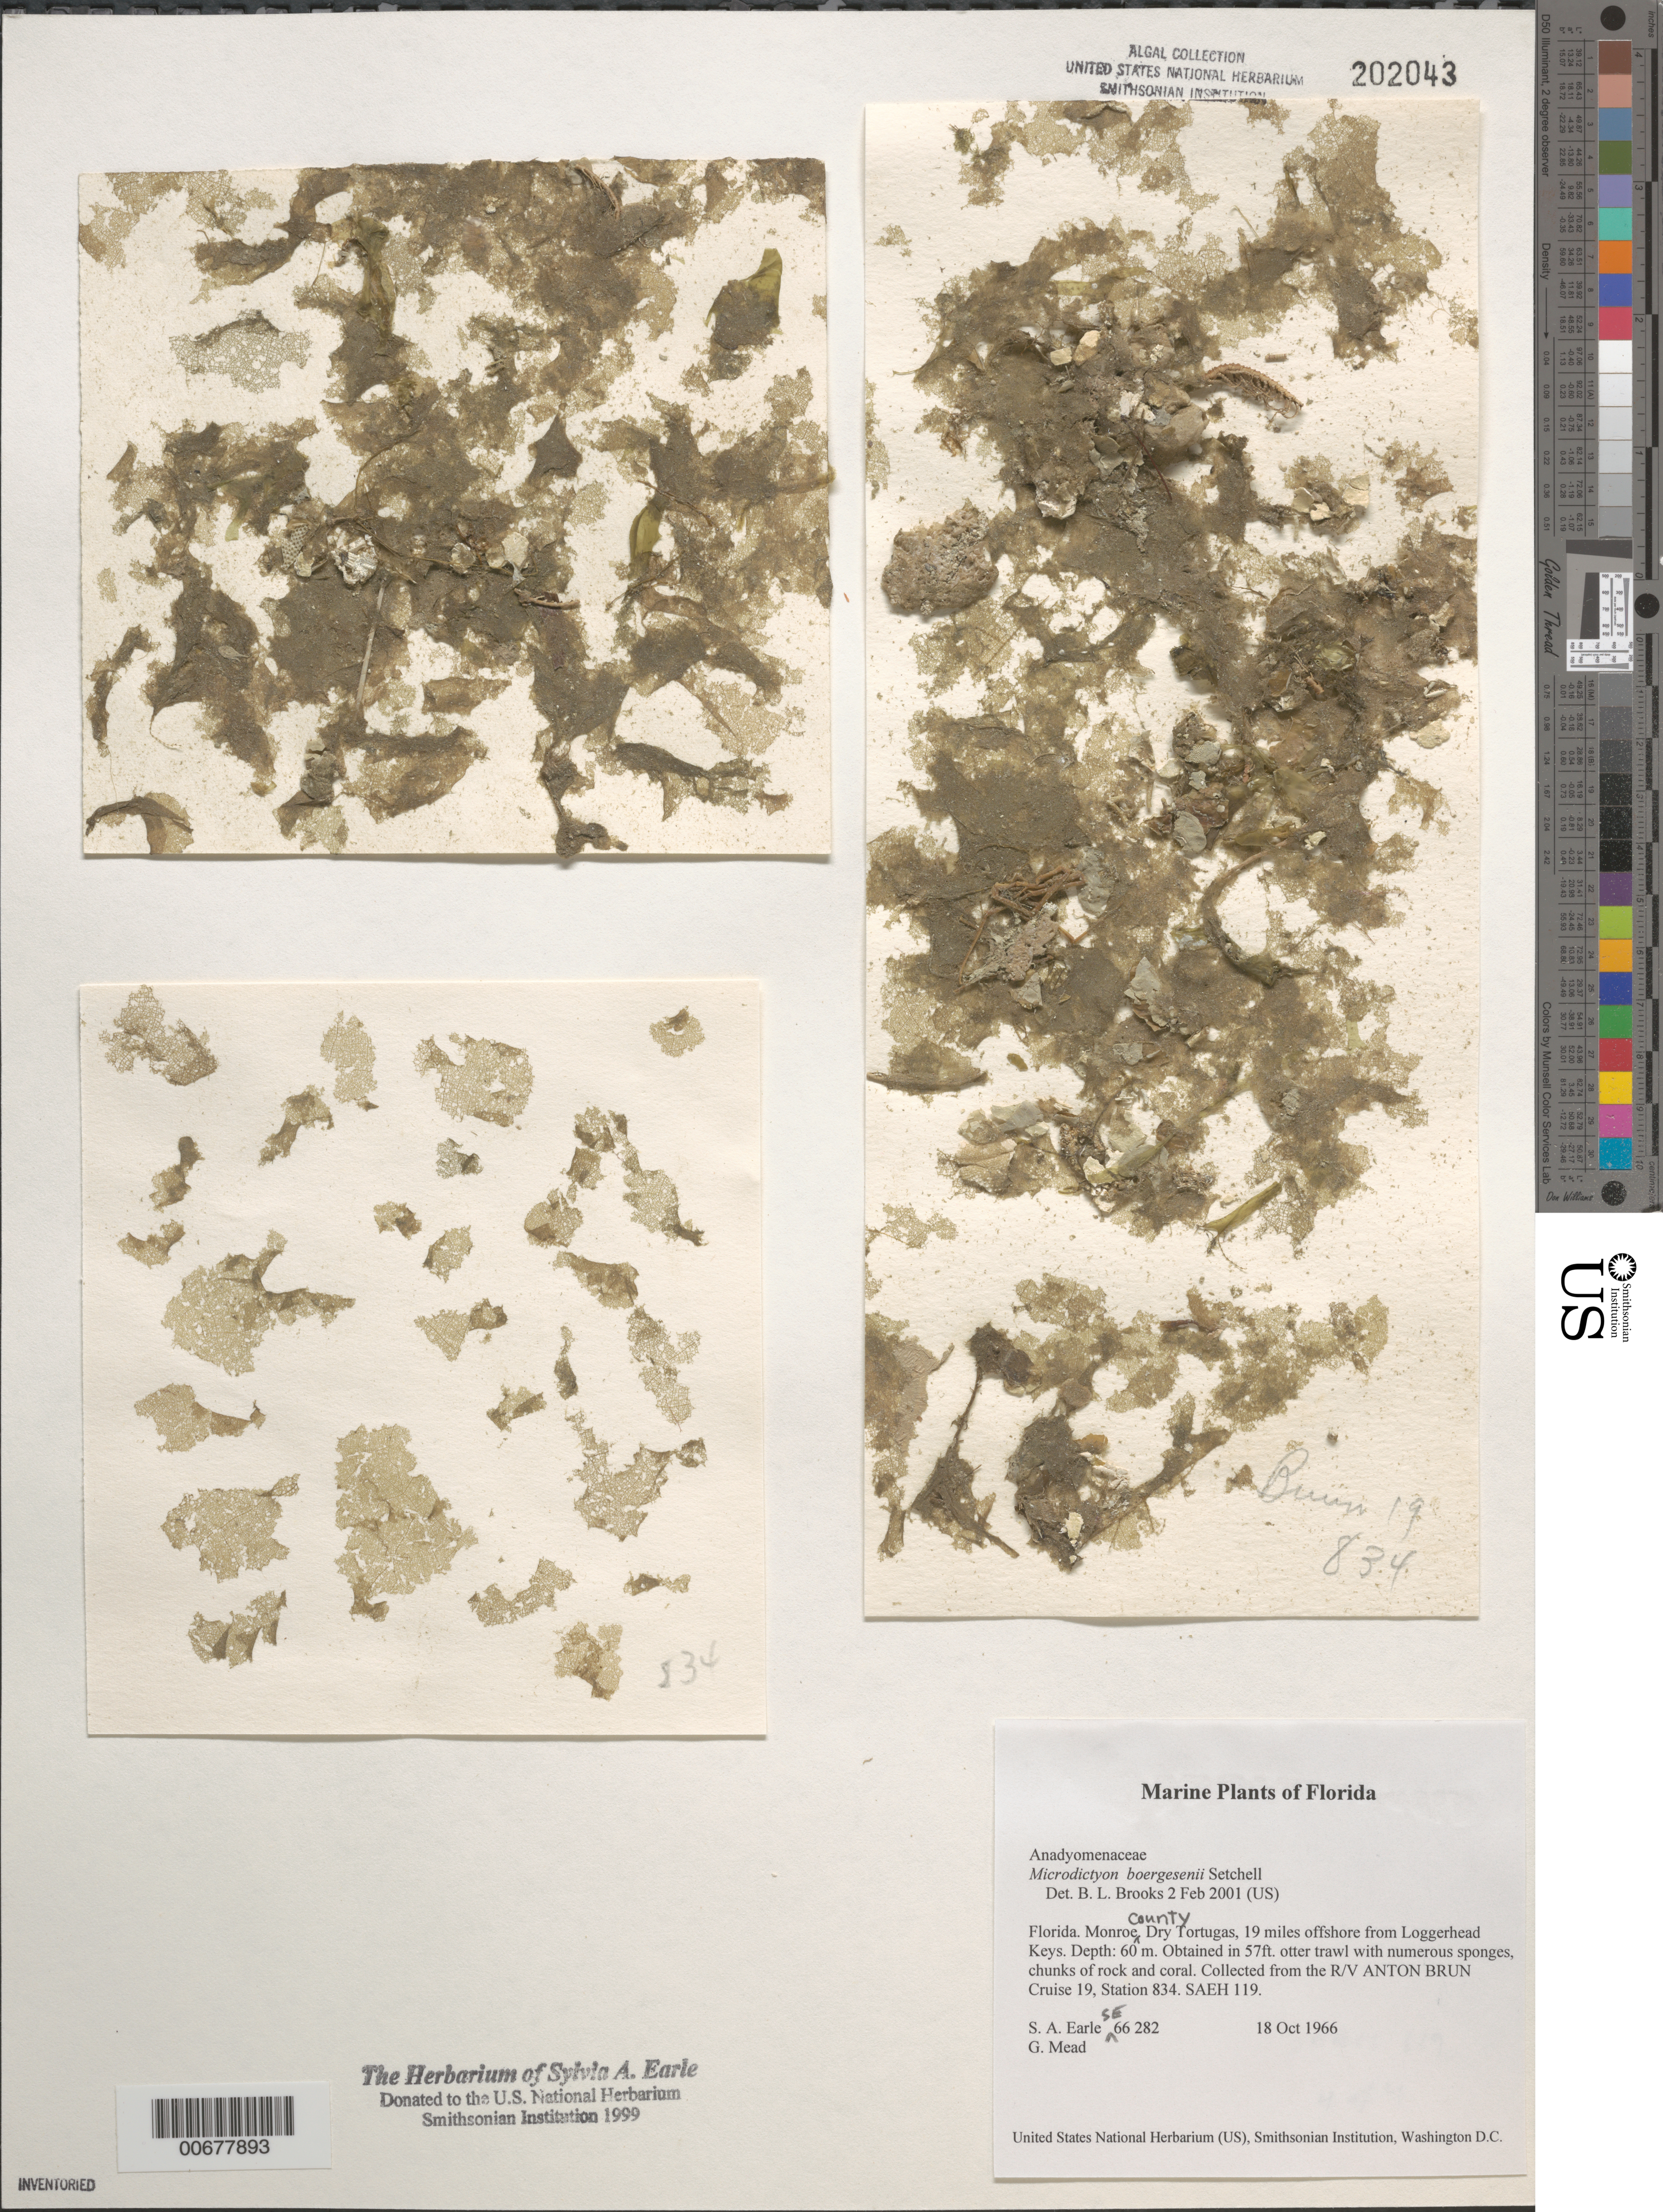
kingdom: Plantae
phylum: Chlorophyta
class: Ulvophyceae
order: Cladophorales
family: Anadyomenaceae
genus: Microdictyon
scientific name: Microdictyon boergesenii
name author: Setch.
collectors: S. A. Earle & G. W. Mead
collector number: SE 66282 & SAEH 119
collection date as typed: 18 Oct 1966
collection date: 1966-10-18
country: United States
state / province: Florida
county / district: Monroe County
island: Dry Tortugas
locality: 19 miles off Loggerhead Key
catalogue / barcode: US 202043